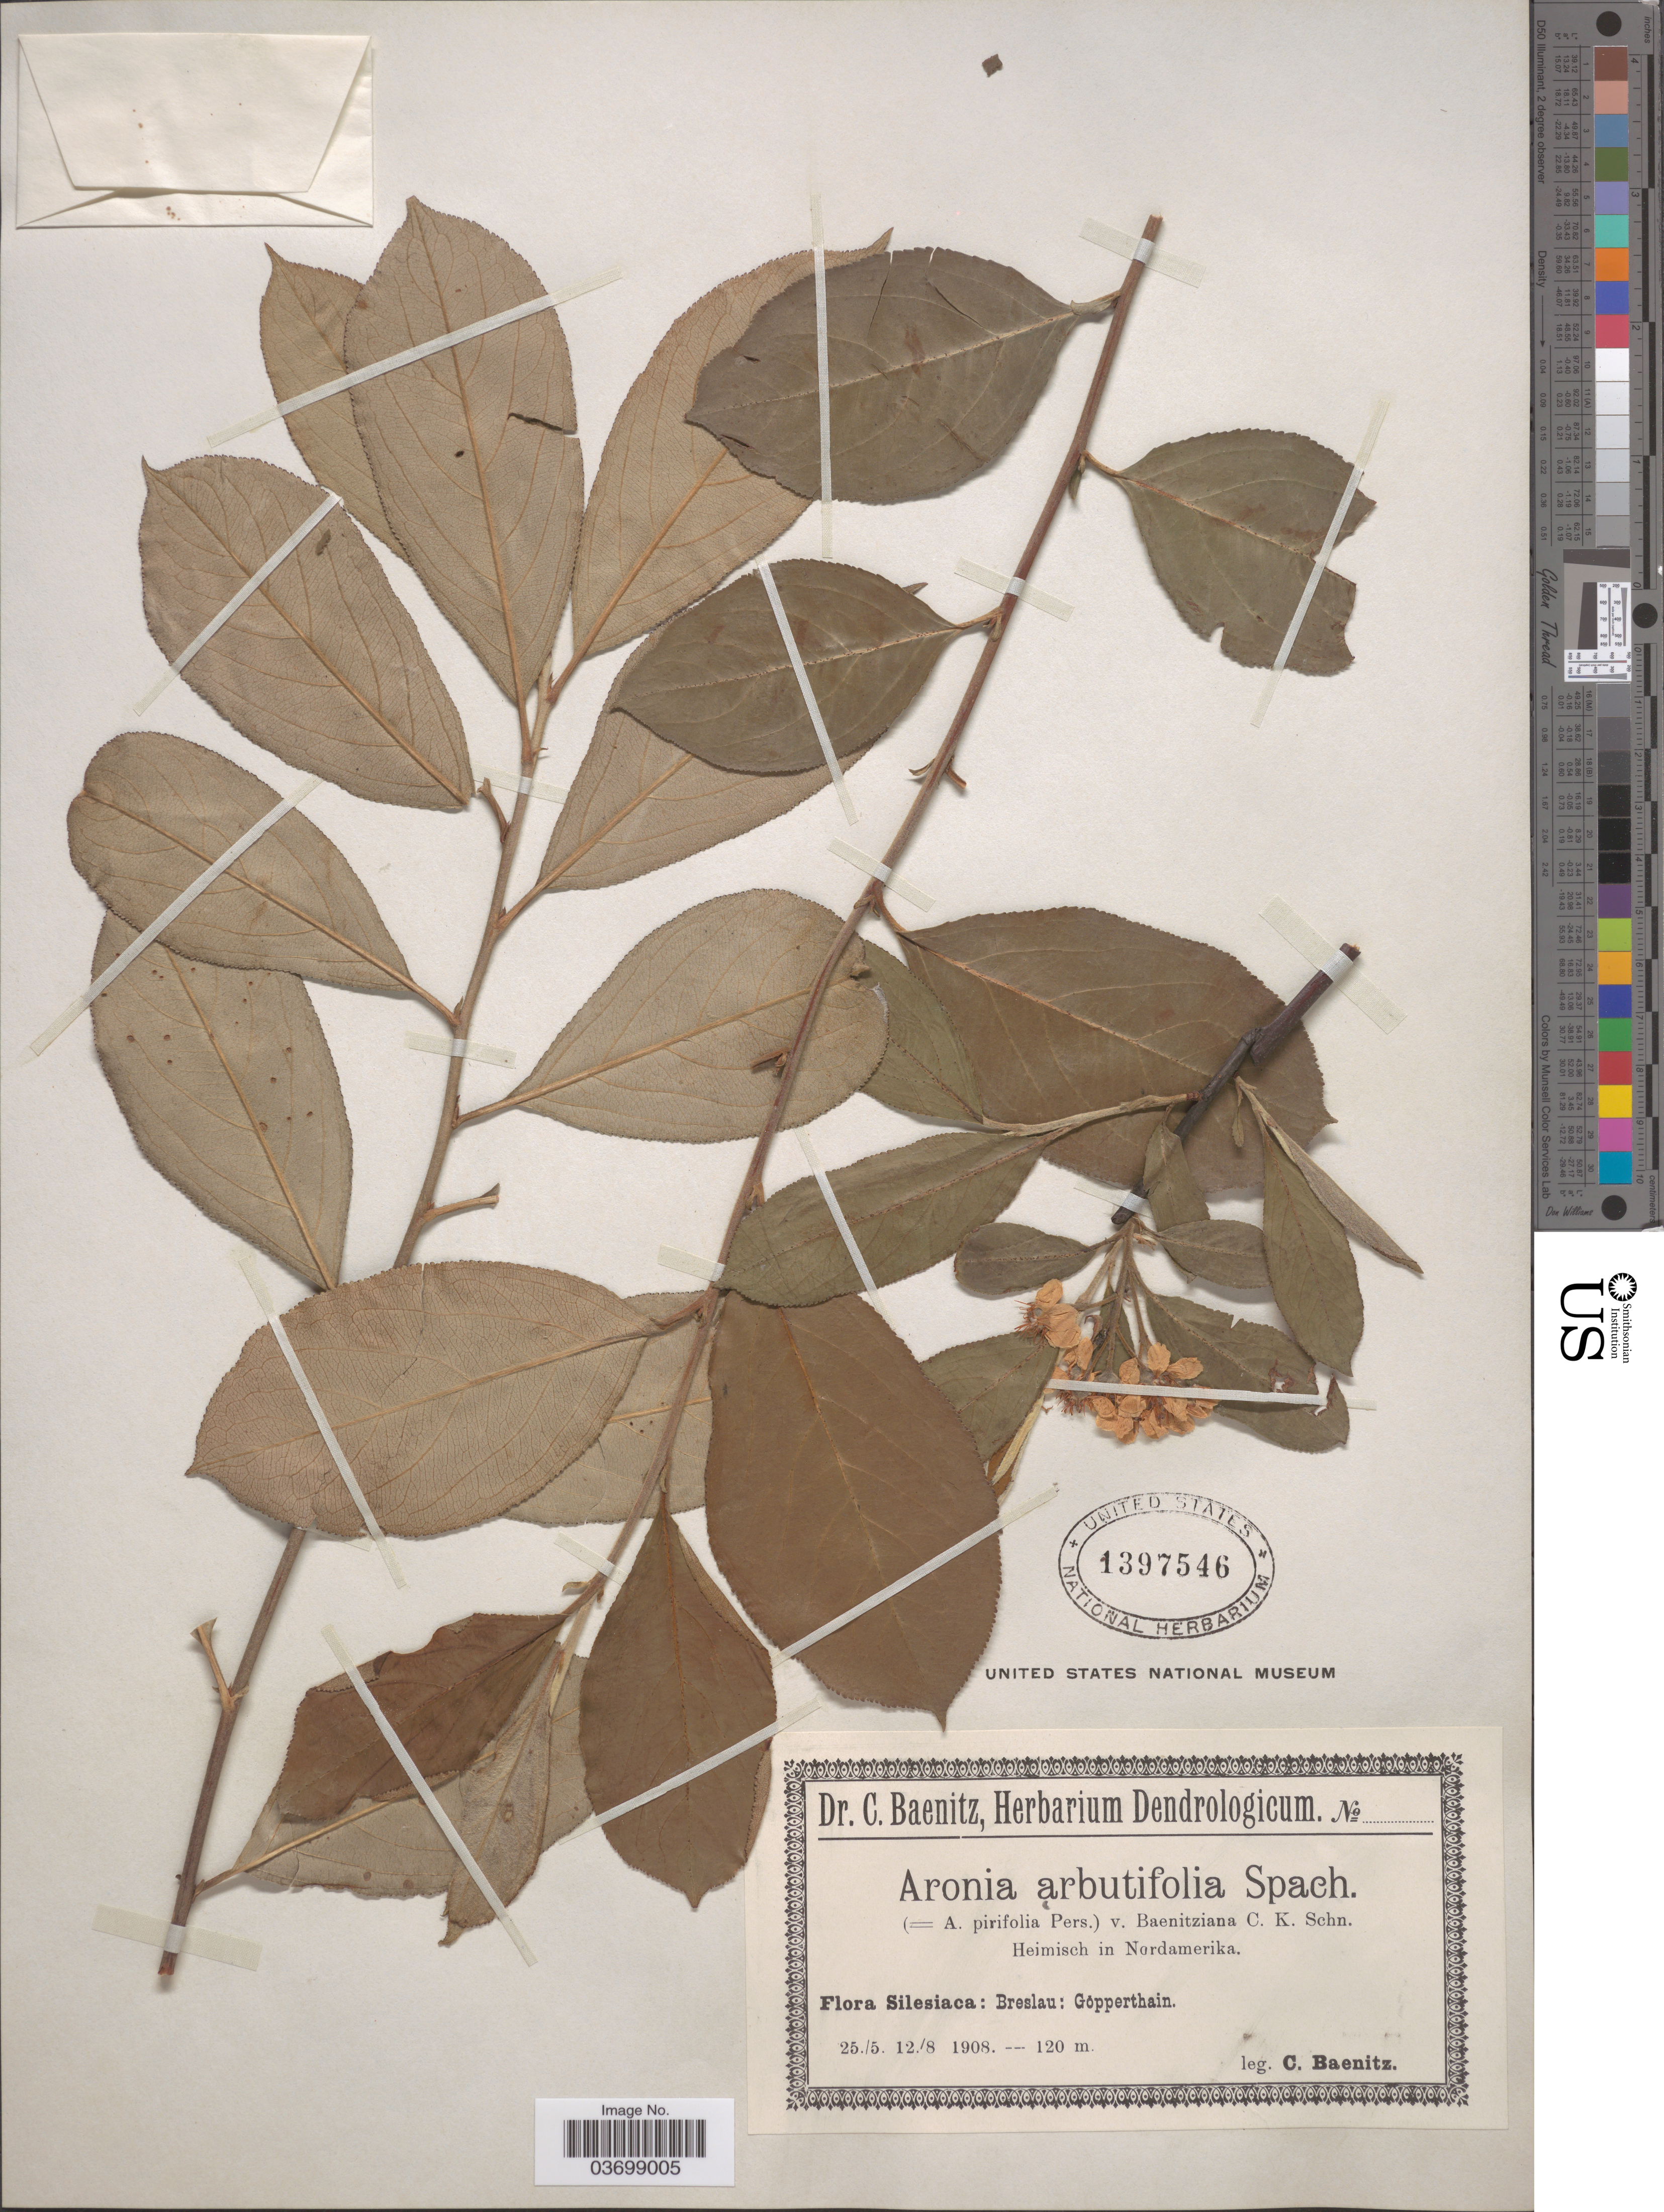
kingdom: Plantae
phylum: Tracheophyta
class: Magnoliopsida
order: Rosales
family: Rosaceae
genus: Aronia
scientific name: Aronia sp.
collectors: C. G. Baenitz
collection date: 1908-05-25/1908-08-12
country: Poland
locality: Silesiaca: Breslau: Gôpperthain.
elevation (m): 120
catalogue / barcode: US 1397546